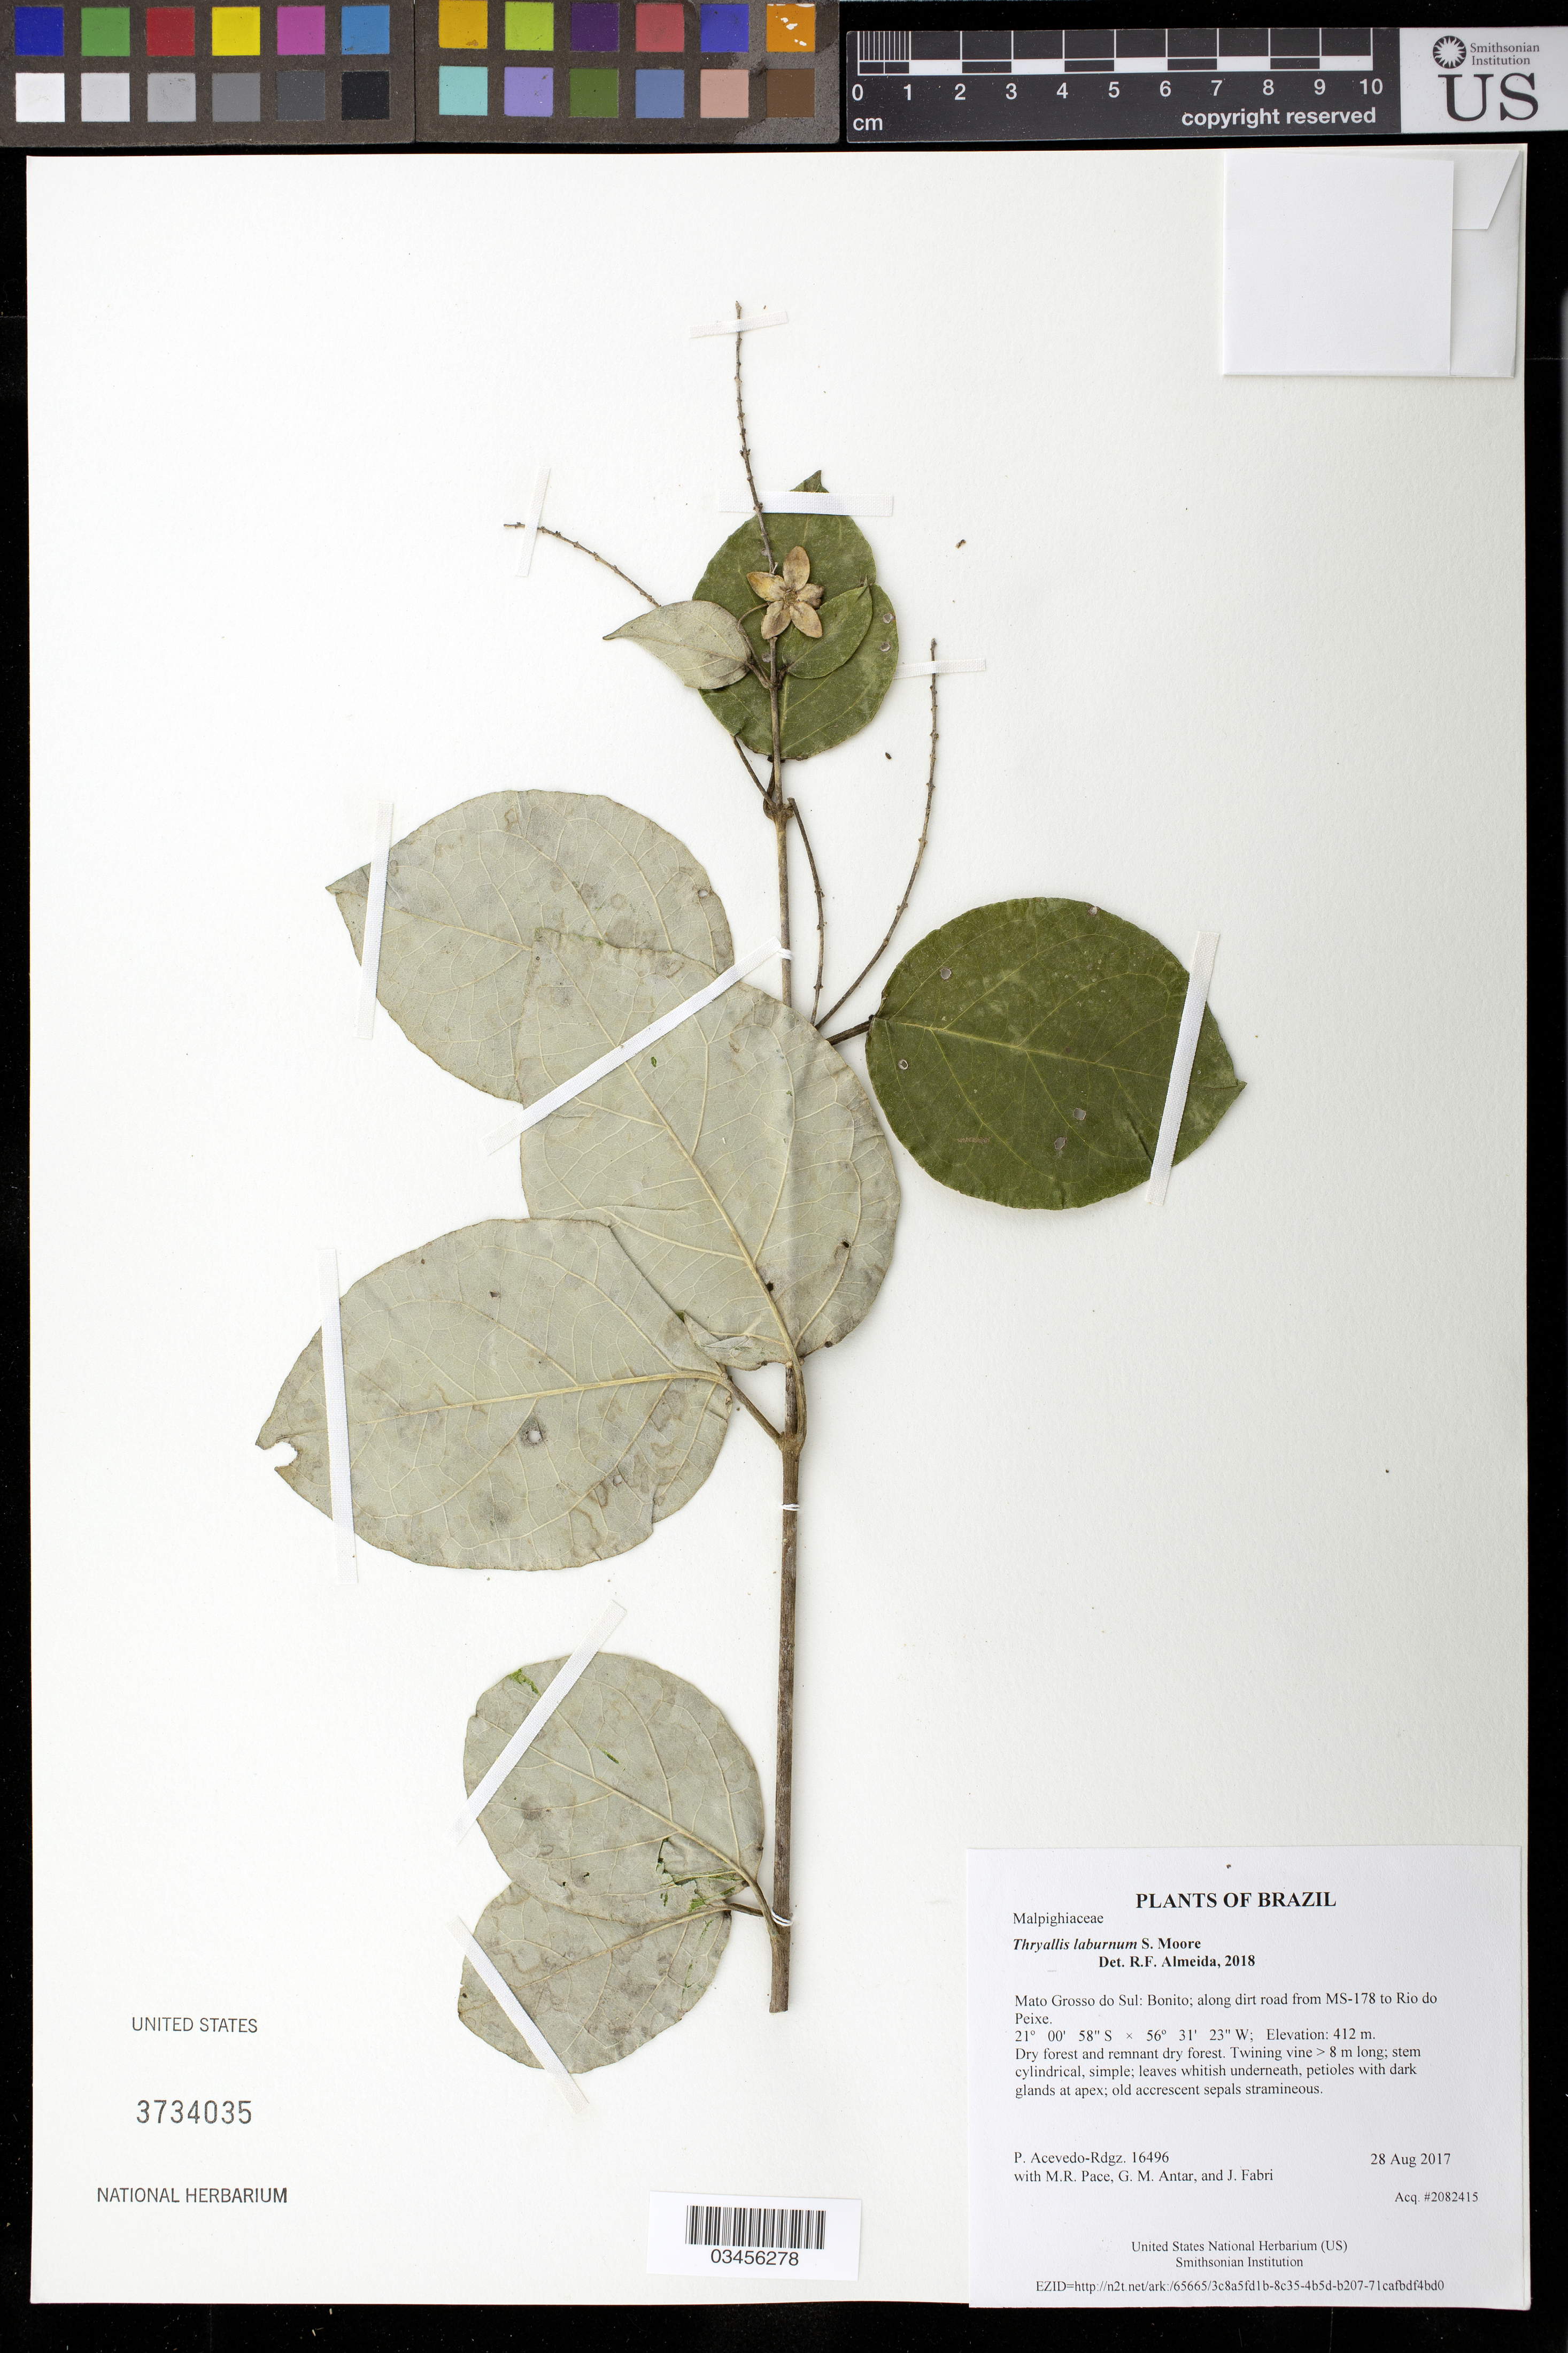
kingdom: Plantae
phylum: Tracheophyta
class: Magnoliopsida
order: Malpighiales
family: Malpighiaceae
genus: Thryallis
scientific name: Thryallis laburnum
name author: S. Moore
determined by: Almeida, Rafael F., (BHCB), Universidade Federal de Minas Gerais (BRAZIL)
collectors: P. Acevedo-Rodr., M. R. Pace, G. M. Antar & J. Fabri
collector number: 16496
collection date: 2017-08-28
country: Brazil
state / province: Mato Grosso do Sul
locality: Bonito; along dirt road from MS-178 to Rio do Peixe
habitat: Dry forest and remnant dry forest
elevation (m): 412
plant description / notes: US, NY, MO, K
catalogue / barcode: US 3734035